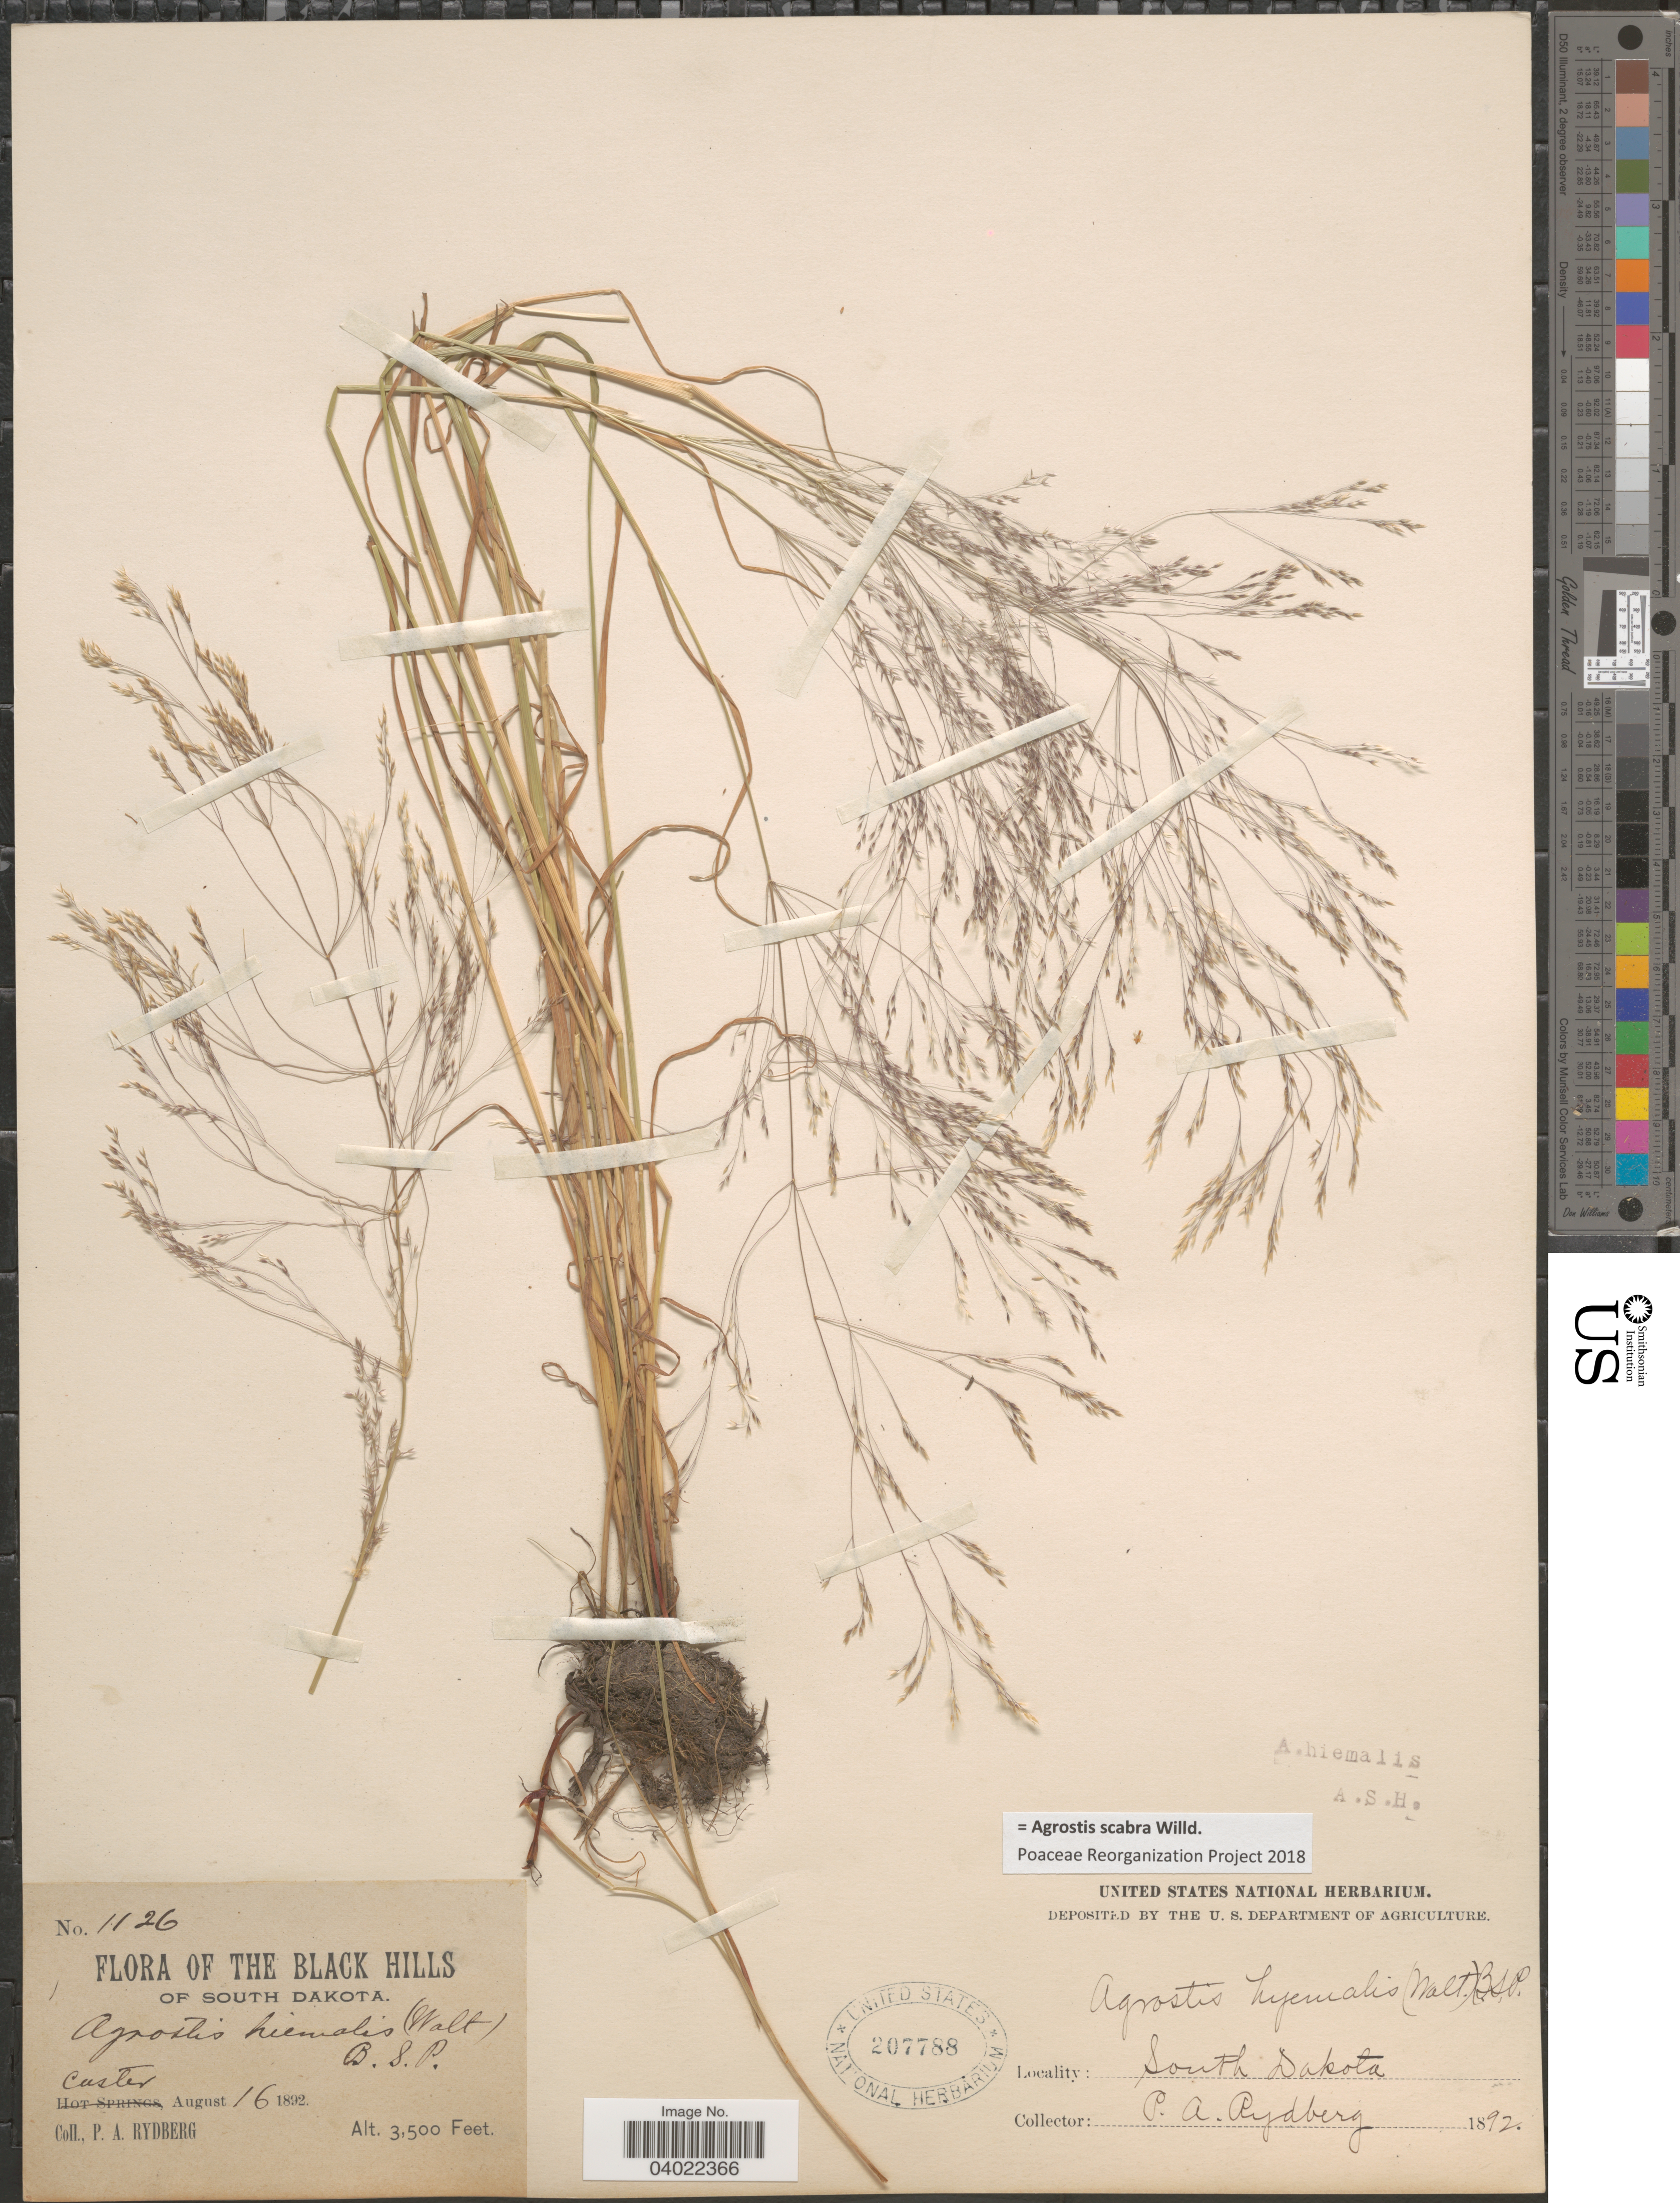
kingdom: Plantae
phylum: Tracheophyta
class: Liliopsida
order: Poales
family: Poaceae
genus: Agrostis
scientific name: Agrostis scabra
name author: Willd.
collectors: P. A. Rydberg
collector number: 1126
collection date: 1892-08-16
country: United States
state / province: South Dakota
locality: The Black Hills of South Dakota. Custer.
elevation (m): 1067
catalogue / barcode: US 207788